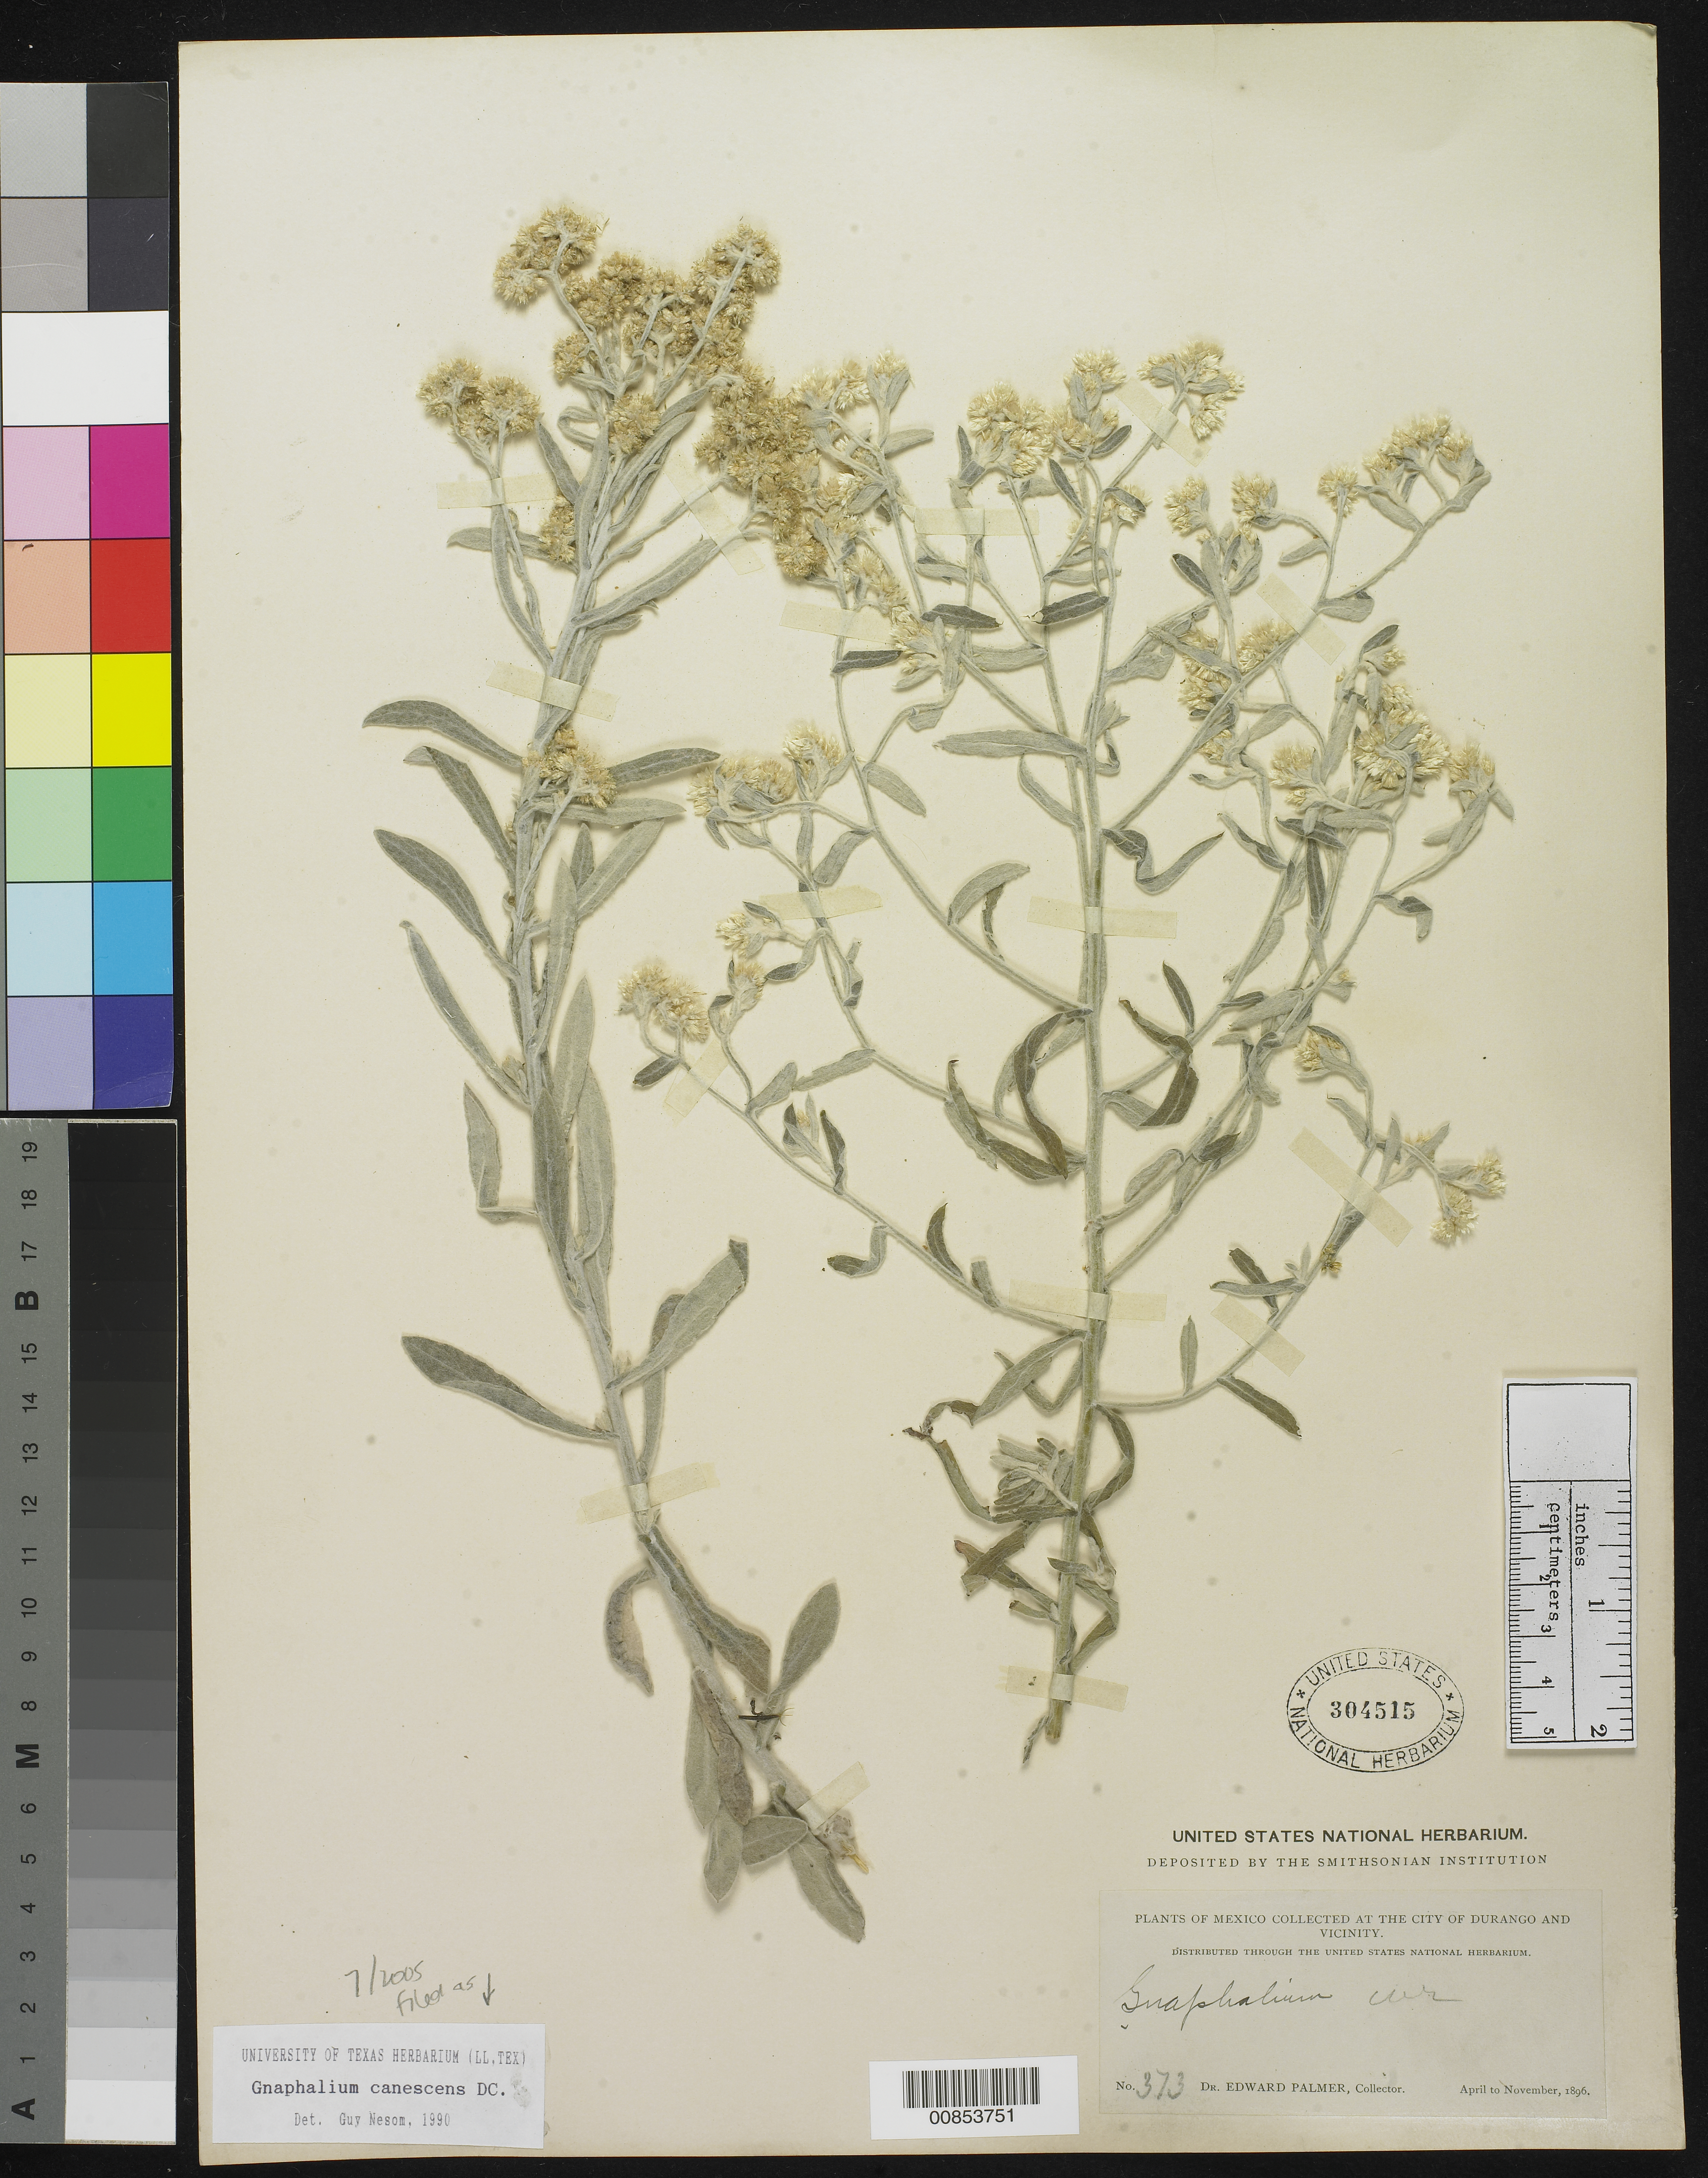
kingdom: Plantae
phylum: Tracheophyta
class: Magnoliopsida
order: Asterales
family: Asteraceae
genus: Pseudognaphalium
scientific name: Pseudognaphalium canescens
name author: (DC.) Anderb.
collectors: E. Palmer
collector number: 373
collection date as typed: Apr 1896 to -- Nov 1896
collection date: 1896-04/1896-11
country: Mexico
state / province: Durango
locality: City of Durango and vicinity.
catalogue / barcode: US 304515